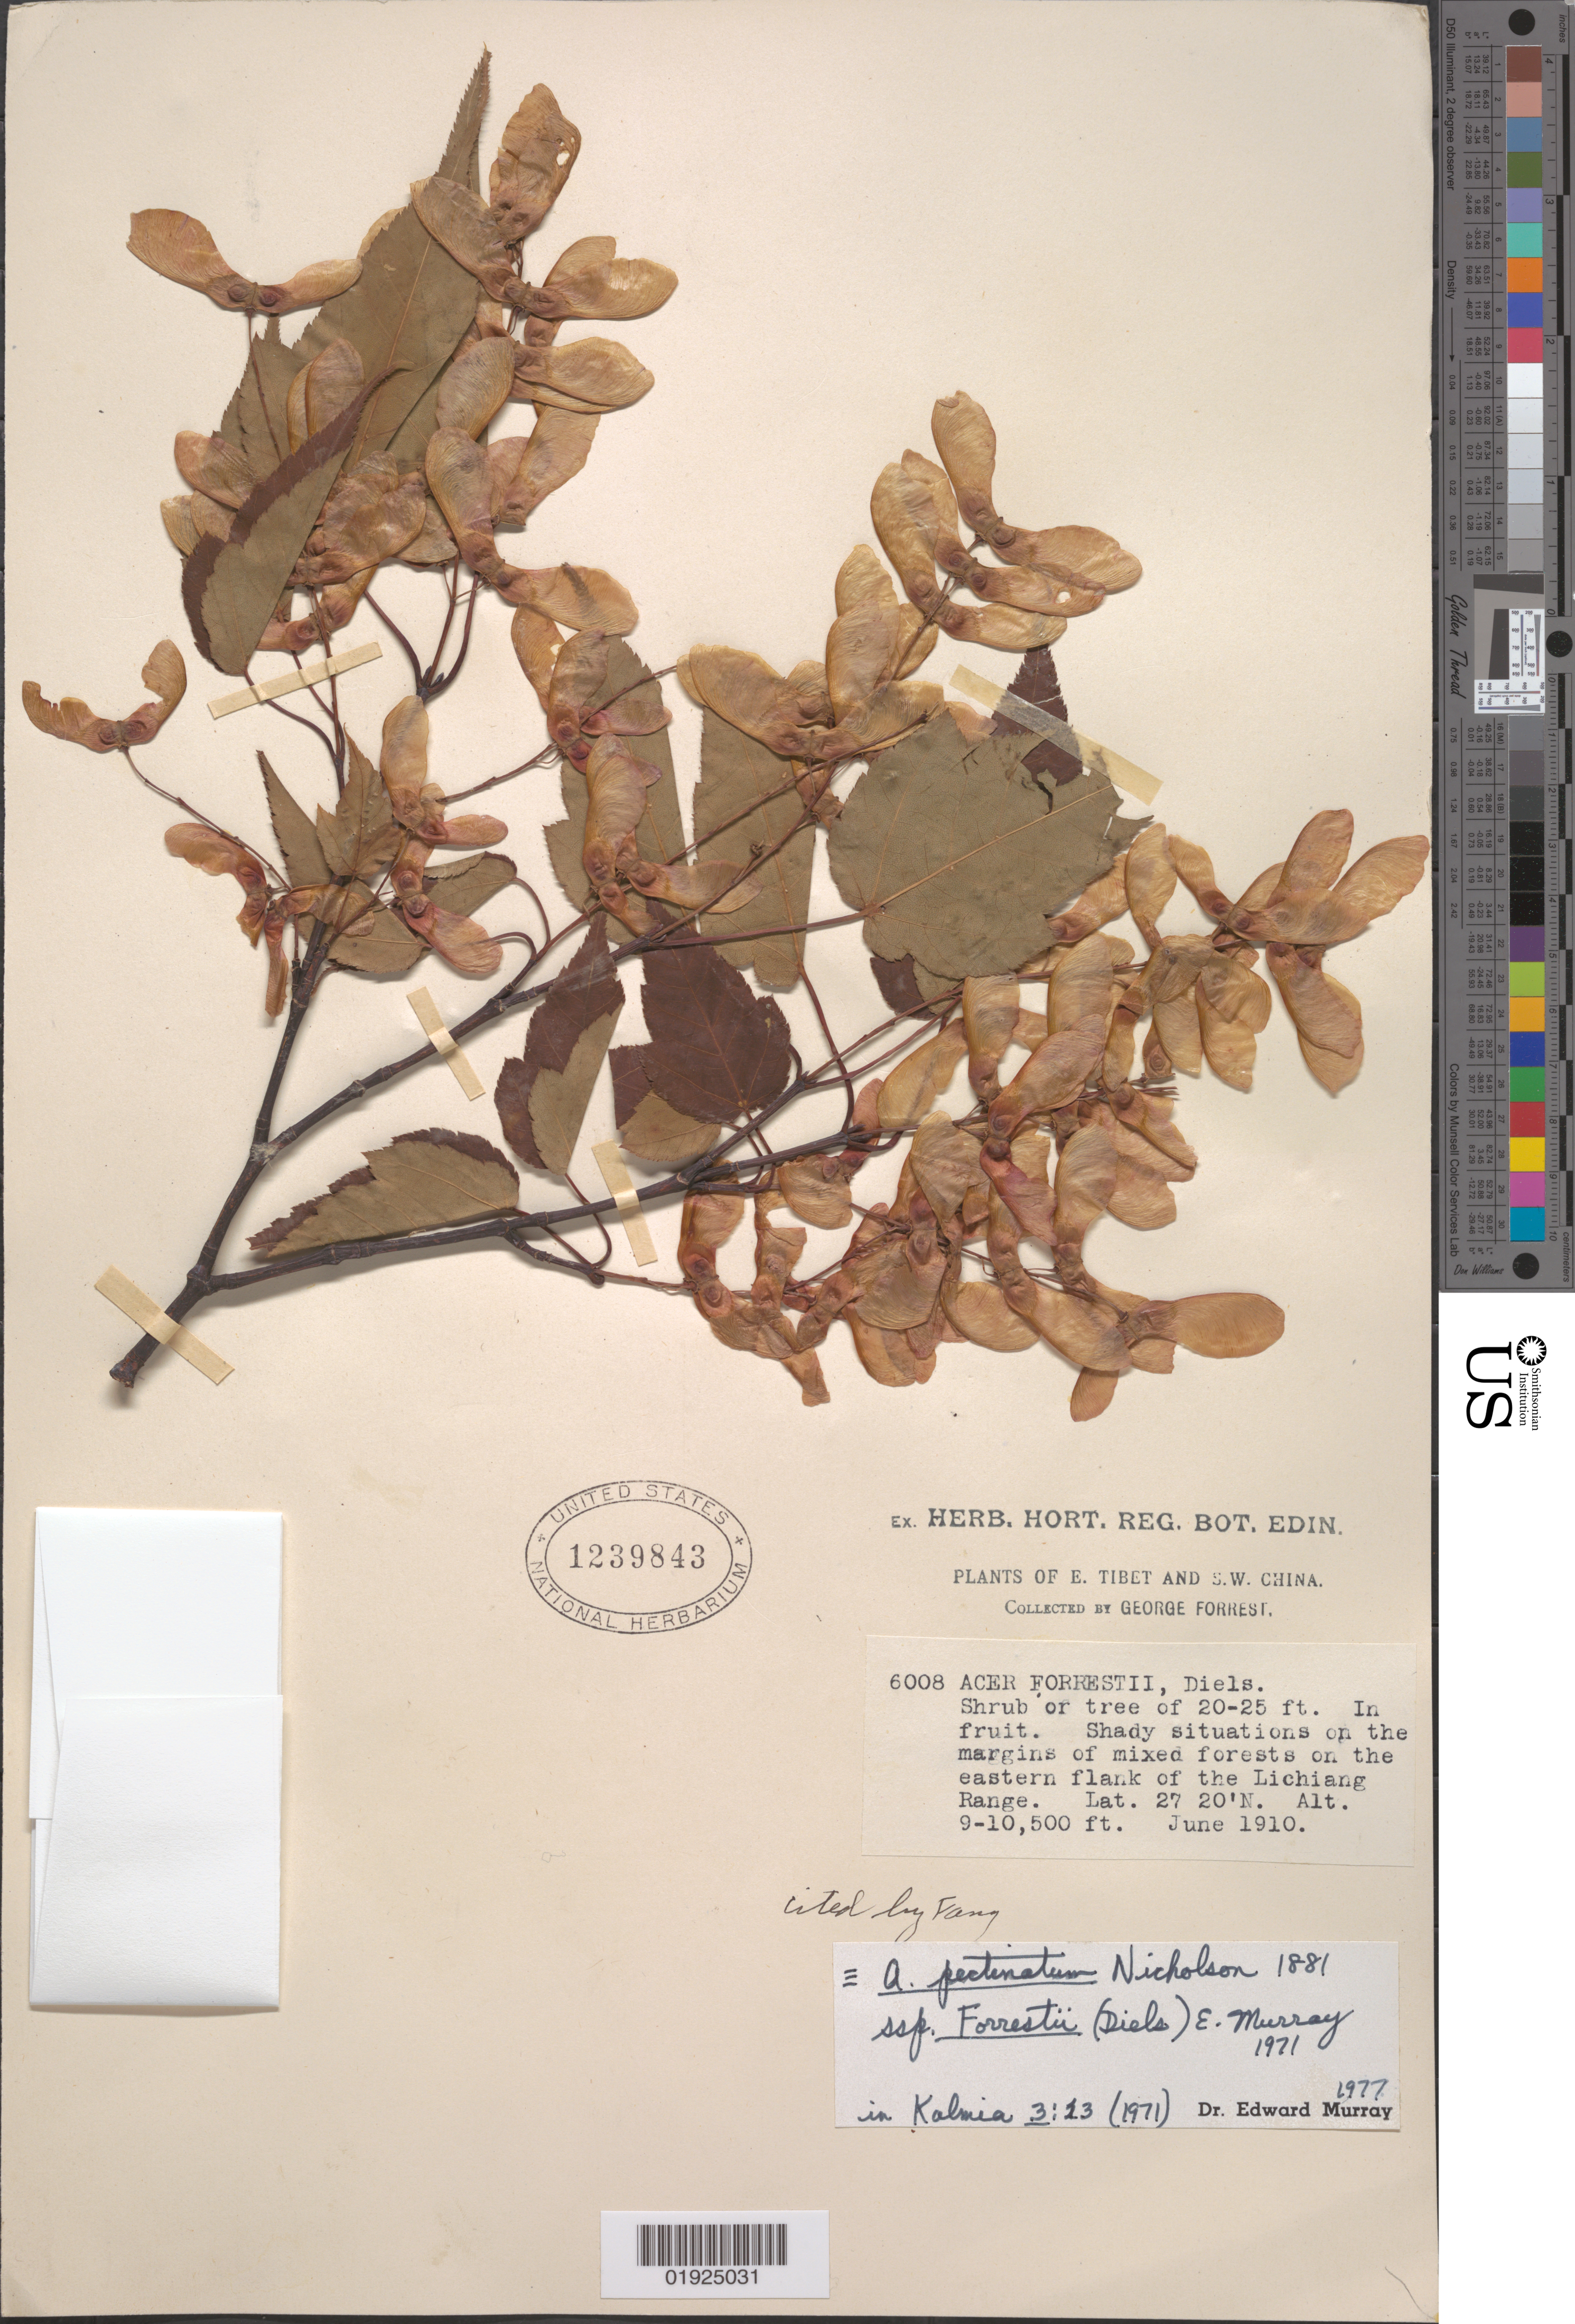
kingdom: Plantae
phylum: Tracheophyta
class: Magnoliopsida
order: Sapindales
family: Sapindaceae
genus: Acer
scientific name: Acer pectinatum subsp. forrestii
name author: (Diels) A.E. Murray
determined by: Murray, Edward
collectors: G. Forrest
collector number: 6008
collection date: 1910-06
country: China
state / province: Yunnan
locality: Lichiang Range [Likiang ?]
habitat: Shady situations on the margins of mixed forests on the eastern flank of Lichiang Range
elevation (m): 2743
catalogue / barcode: US 1239843